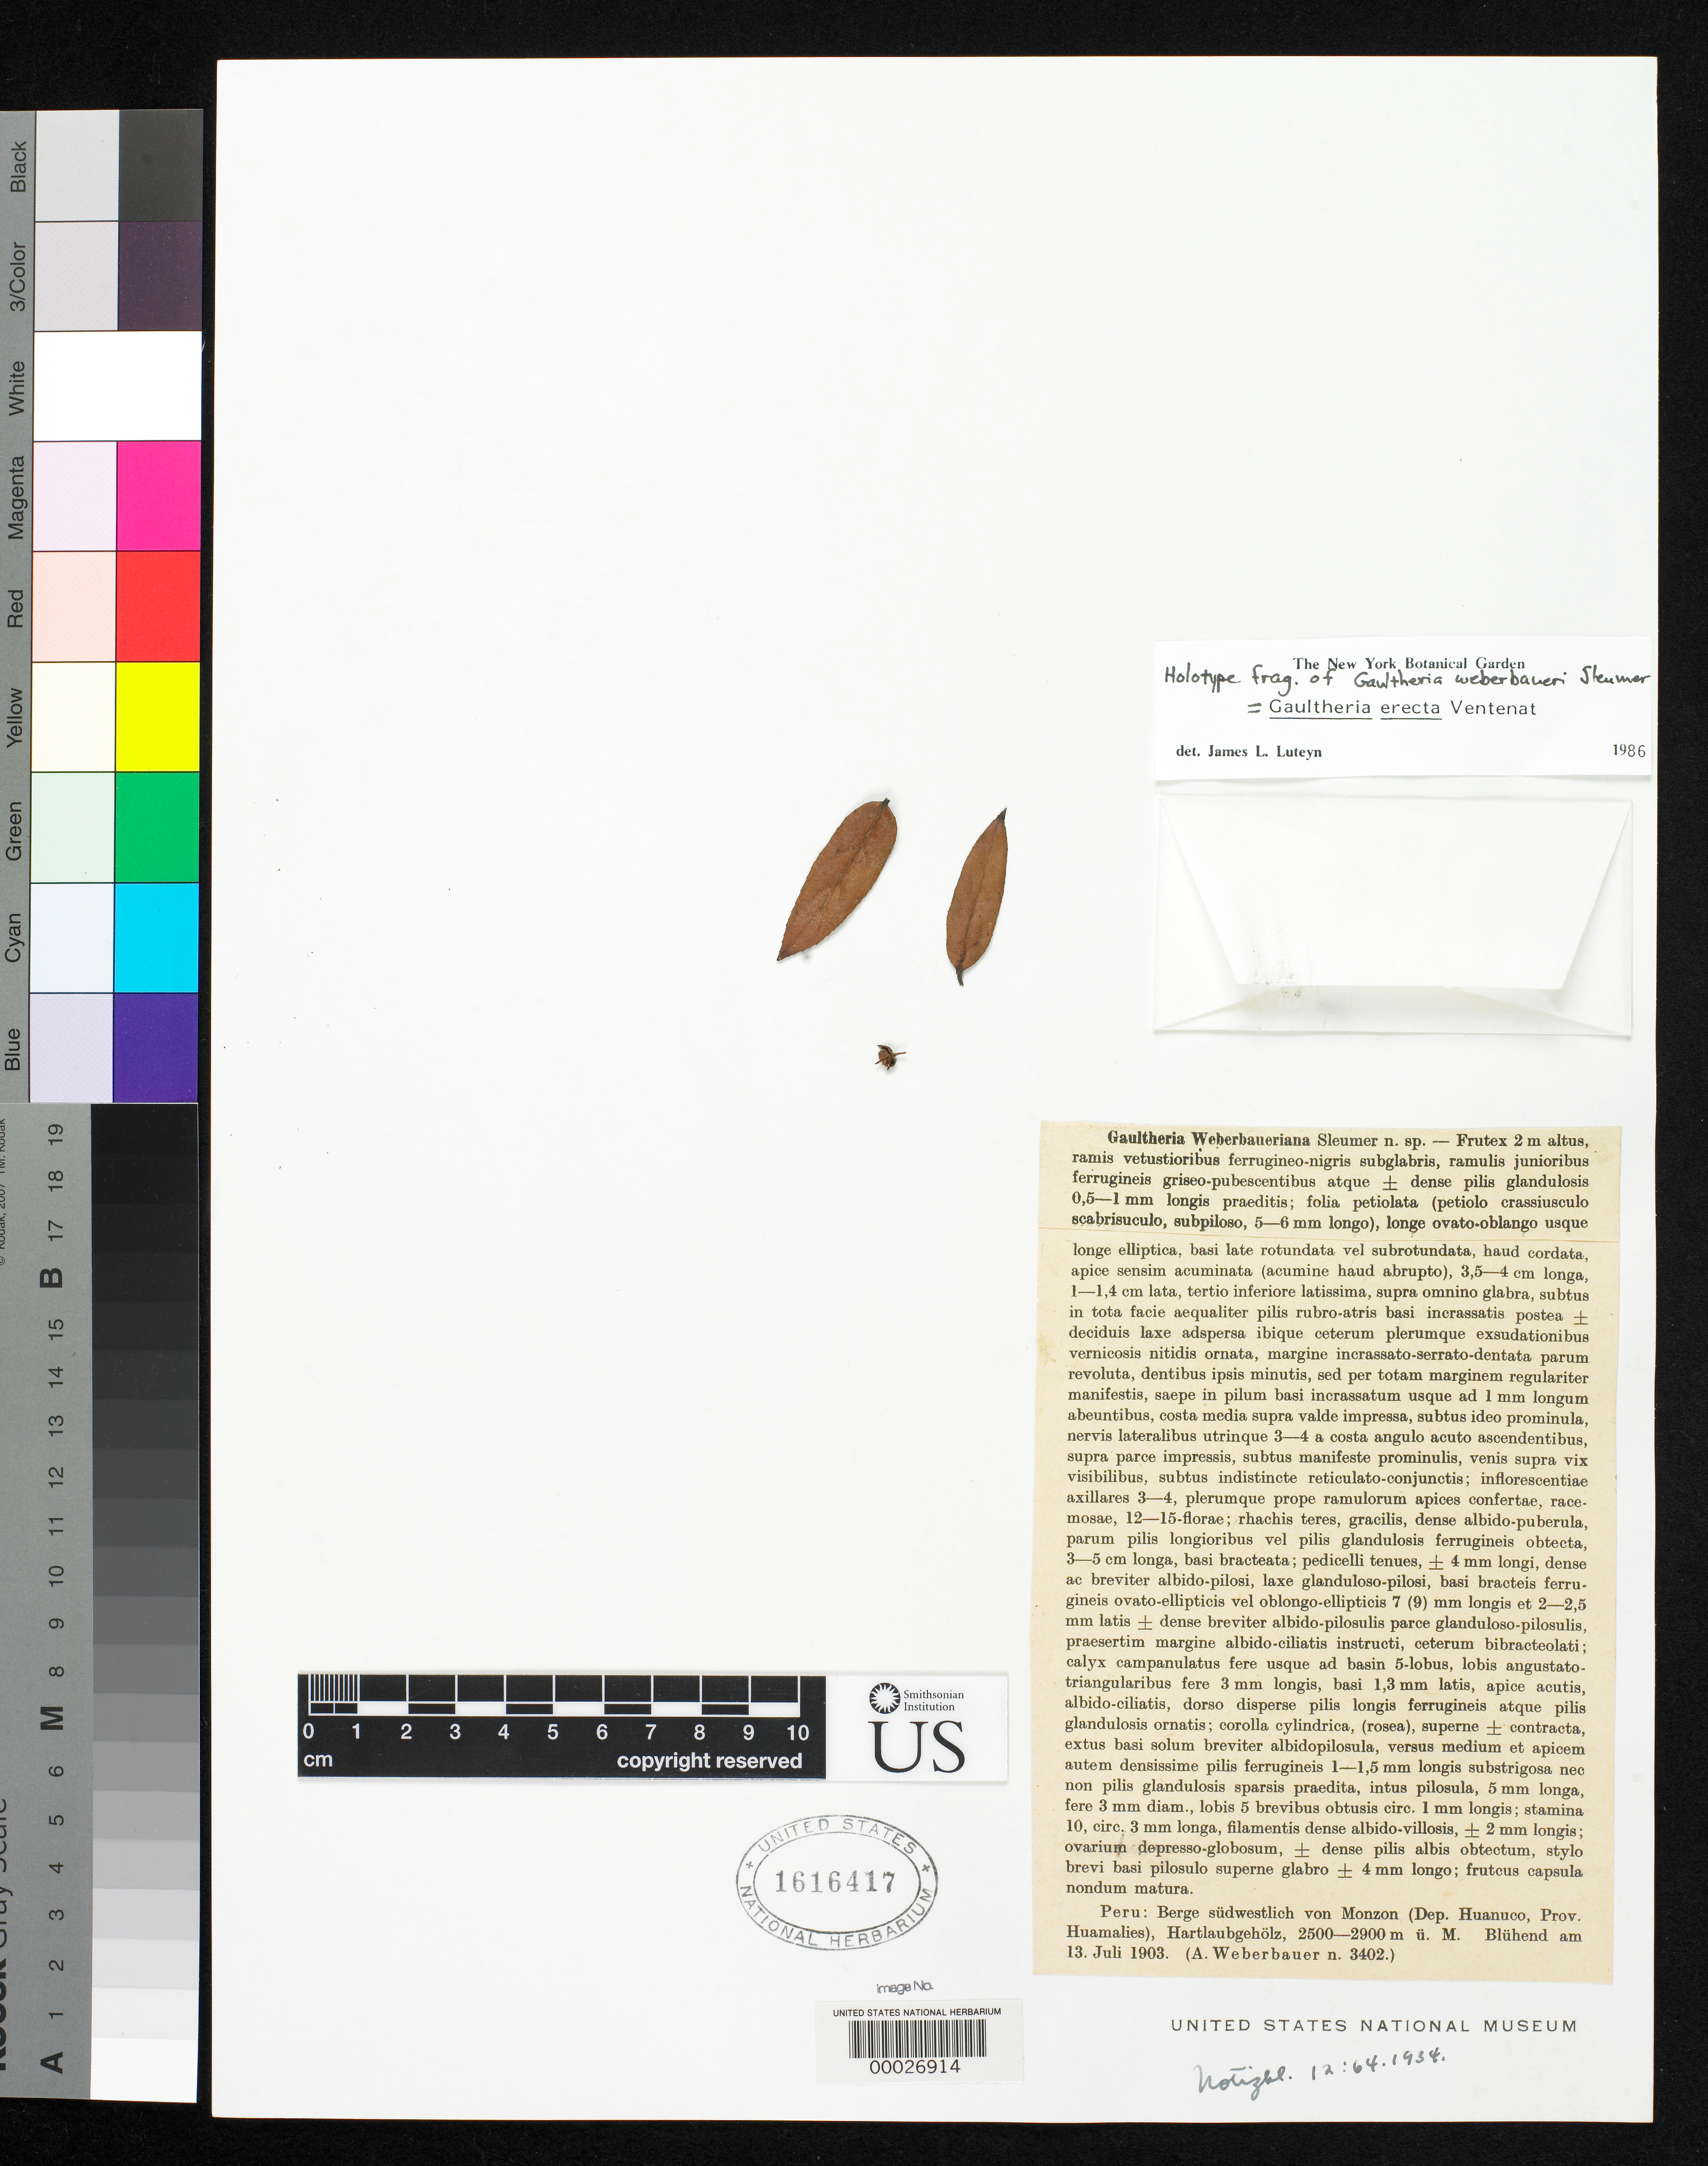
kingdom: Plantae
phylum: Tracheophyta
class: Magnoliopsida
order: Ericales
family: Ericaceae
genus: Gaultheria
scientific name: Gaultheria weberbaueriana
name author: Sleumer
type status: Type Fragment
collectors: A. Weberbauer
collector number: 3402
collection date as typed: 13 Jul 1903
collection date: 1903-07-13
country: Peru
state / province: Huánuco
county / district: Huamalies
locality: Huamalíes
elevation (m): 2500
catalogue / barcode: US 1616417